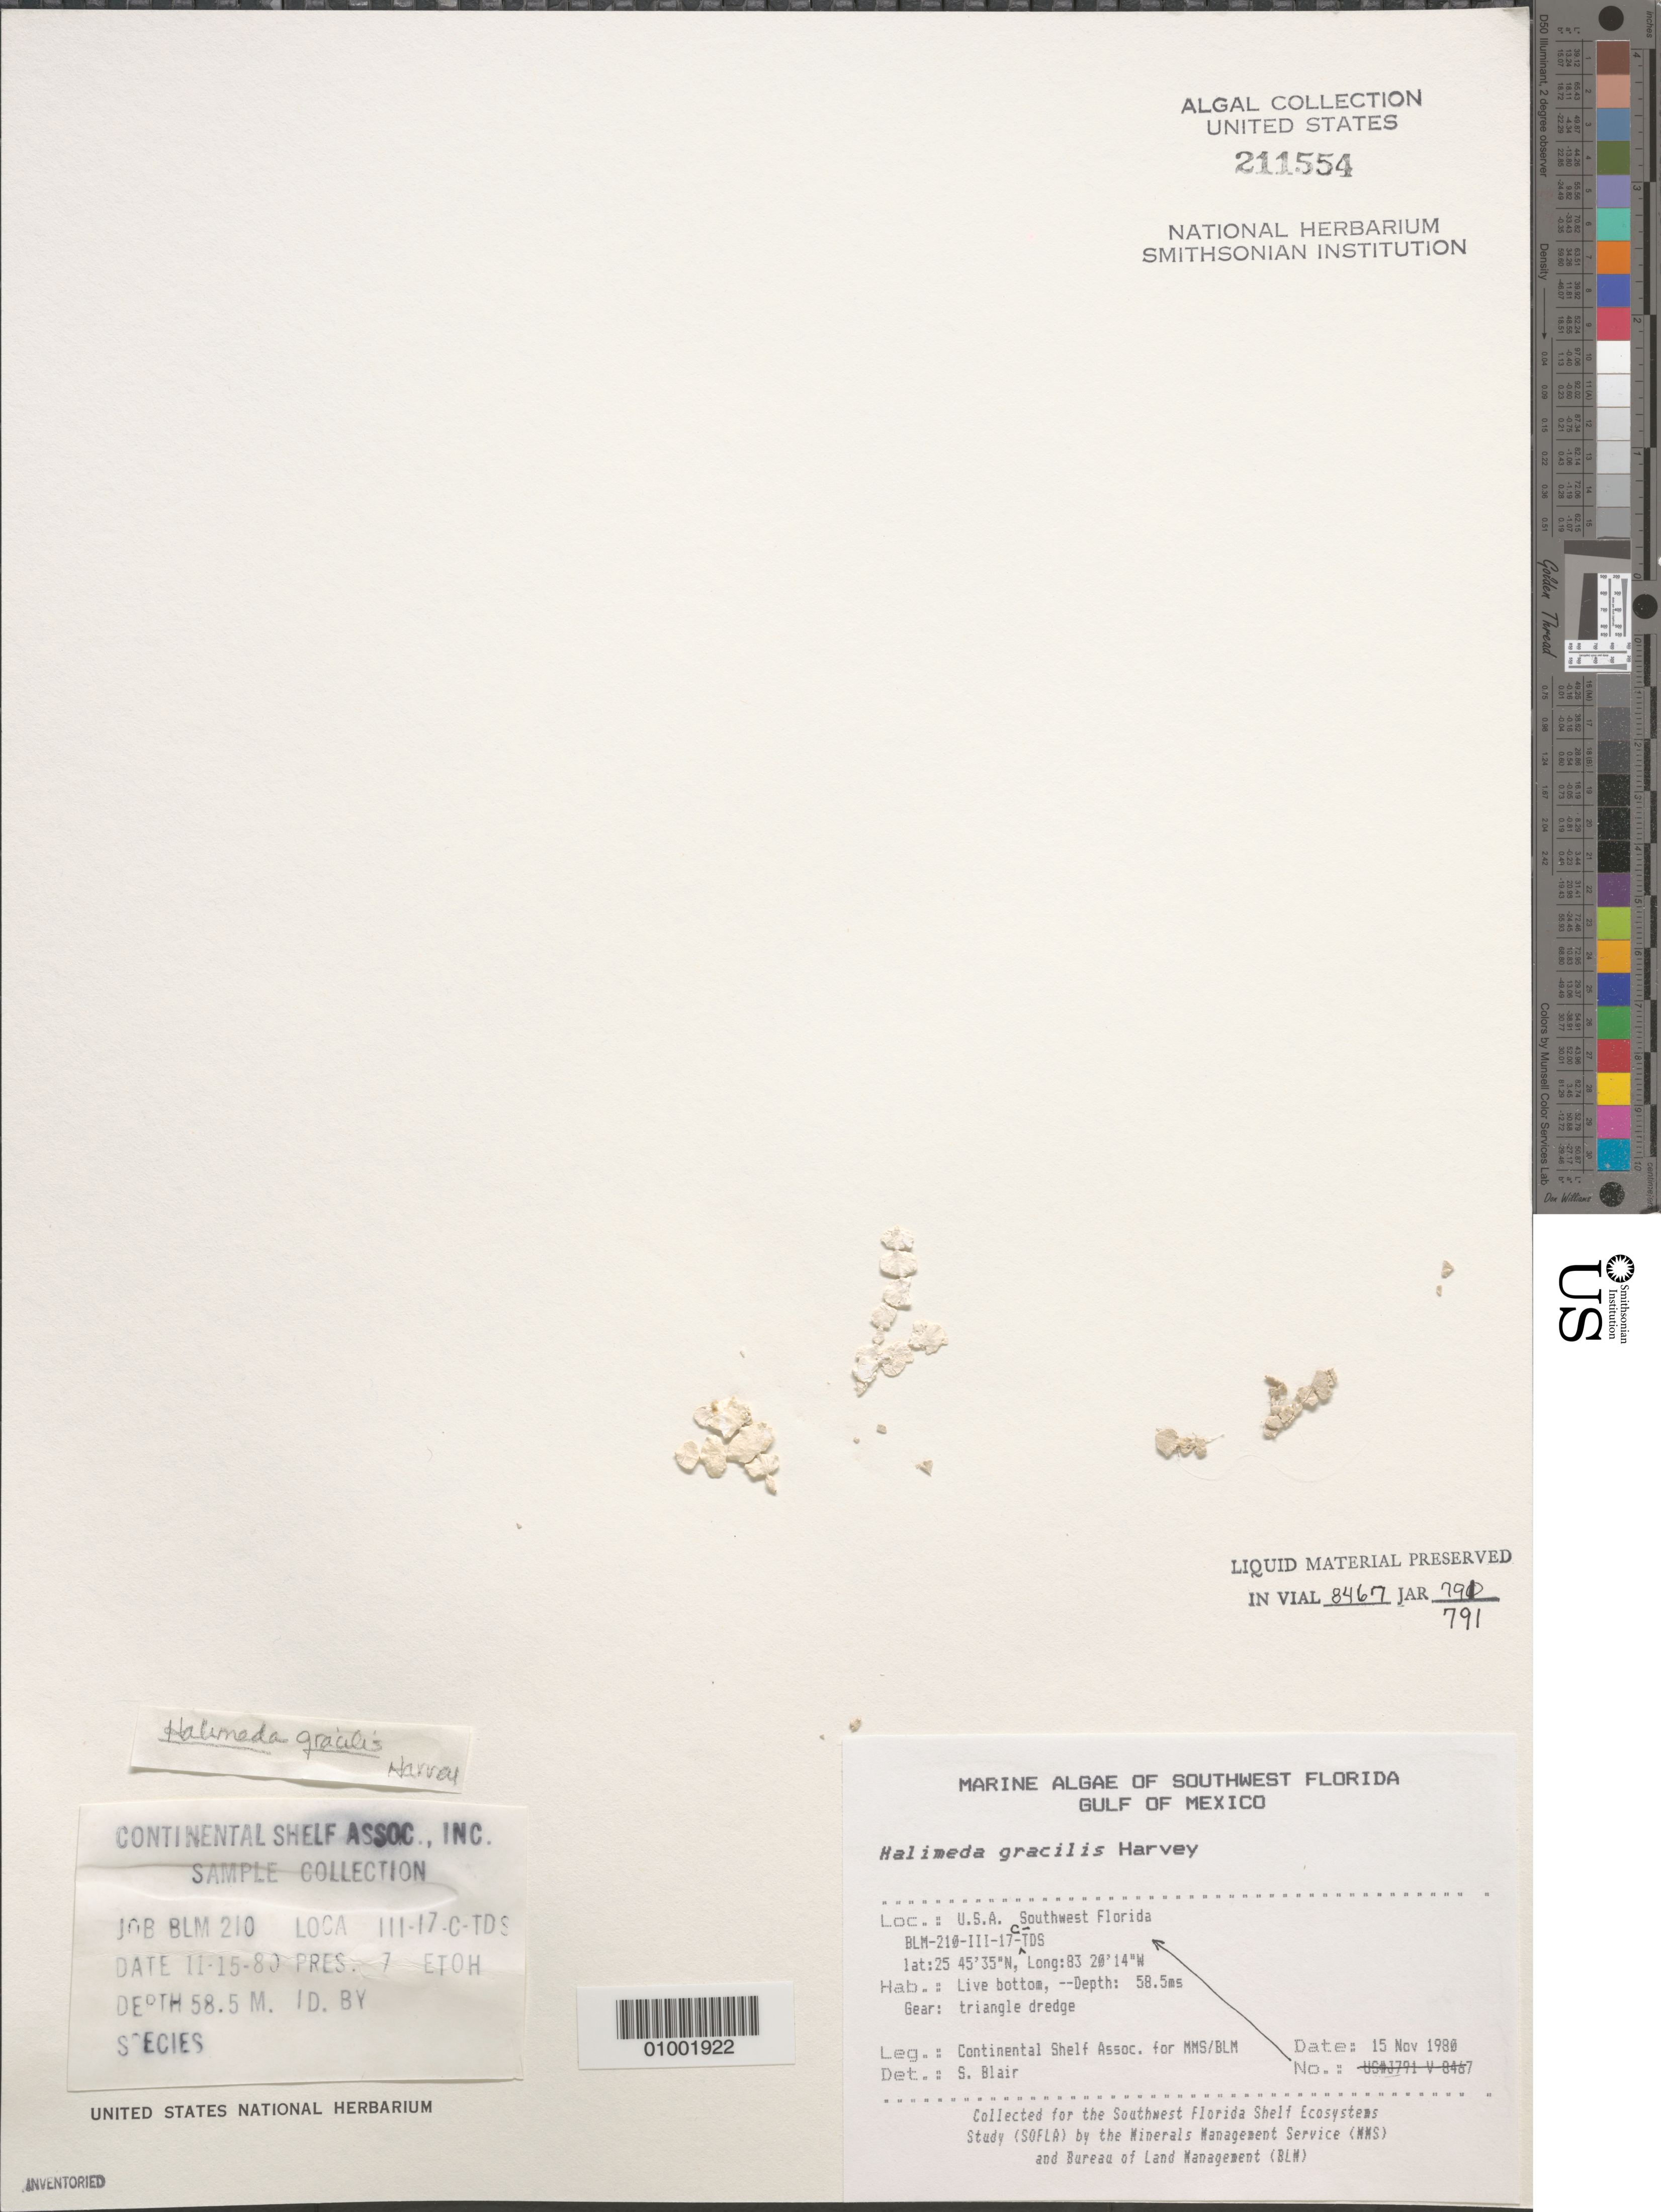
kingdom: Plantae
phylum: Chlorophyta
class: Ulvophyceae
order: Bryopsidales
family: Halimedaceae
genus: Halimeda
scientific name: Halimeda gracilis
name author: Harv. ex J. Agardh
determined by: Blair, S. M.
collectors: Continental Shelf Associates for the MMS/BLM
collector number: BLM-210-III-17-C-TDS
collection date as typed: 15 Nov 1980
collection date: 1980-11-15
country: United States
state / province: Florida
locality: Gulf of Mexico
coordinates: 25 45'35"N, 83 20'14"W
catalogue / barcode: US 211554